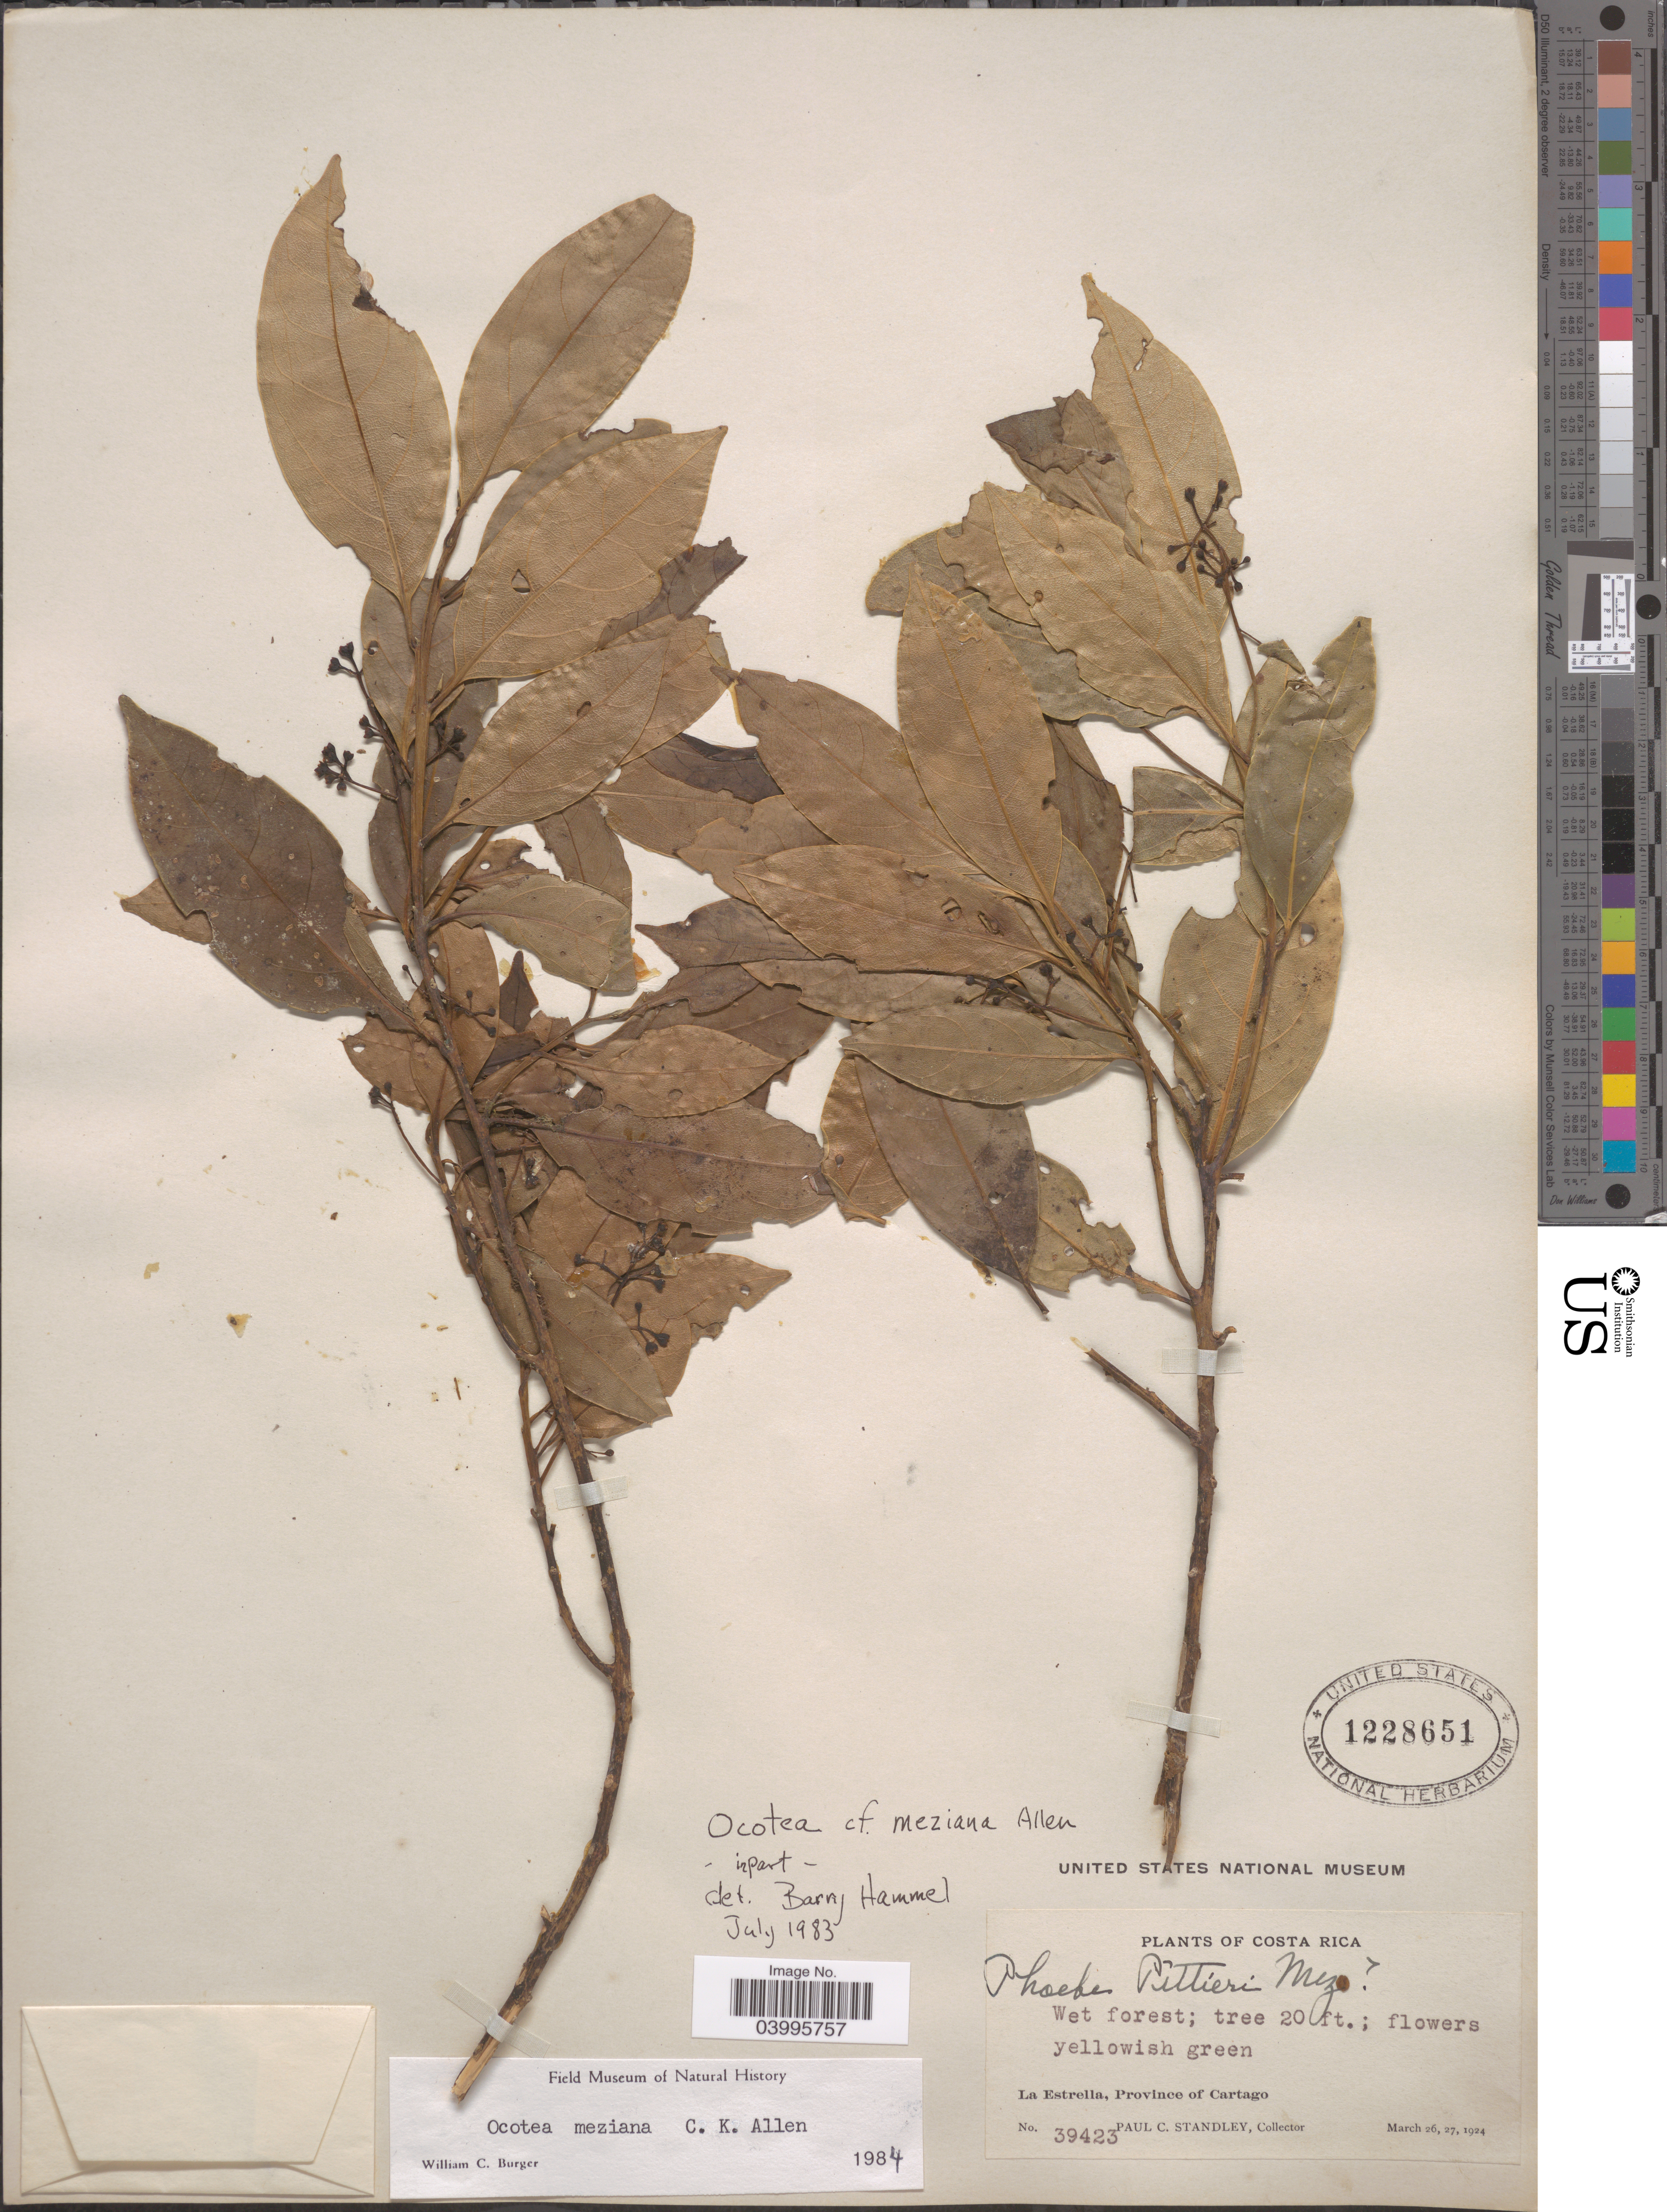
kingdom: Plantae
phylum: Tracheophyta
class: Magnoliopsida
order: Laurales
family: Lauraceae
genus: Ocotea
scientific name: Ocotea meziana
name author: C.K. Allen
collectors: P. C. Standley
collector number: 39423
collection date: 1924-03-26/1924-03-27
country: Costa Rica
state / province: Cartago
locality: La Estrella.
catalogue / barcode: US 1228651